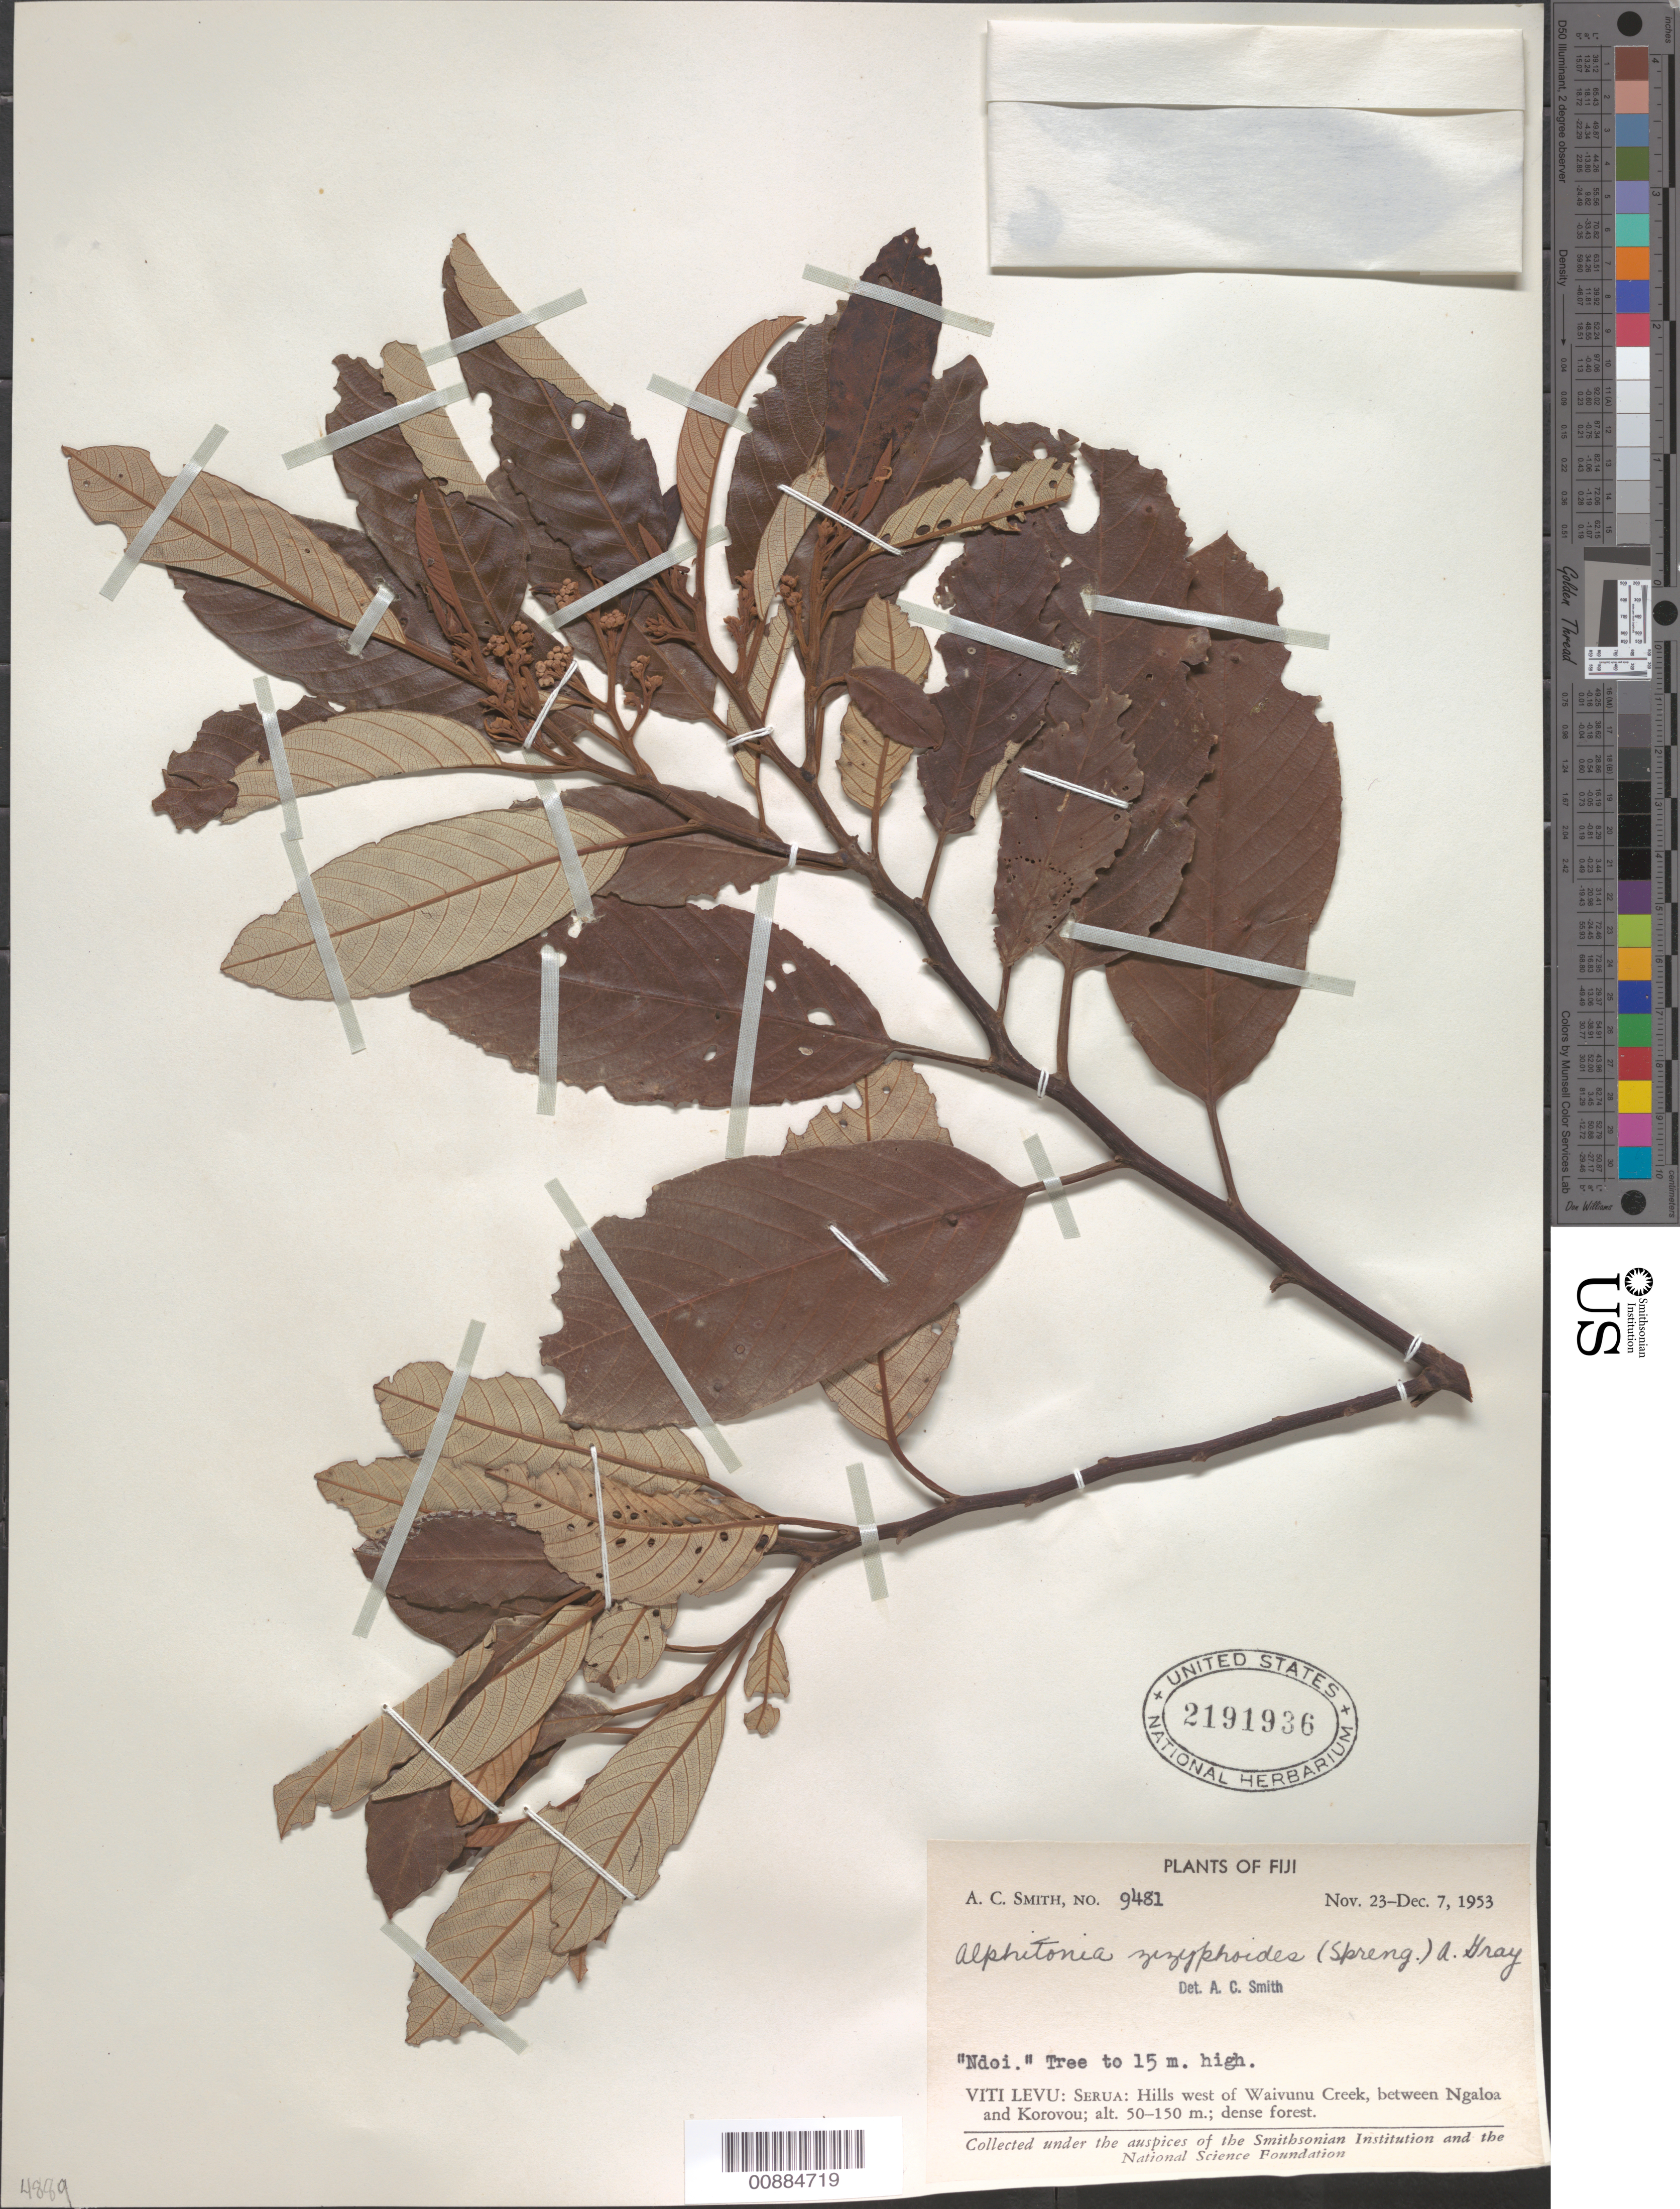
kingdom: Plantae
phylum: Tracheophyta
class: Magnoliopsida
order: Rosales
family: Rhamnaceae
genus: Alphitonia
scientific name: Alphitonia zizyphoides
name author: (Sol. ex Spreng.) A. Gray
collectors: C. A. Smith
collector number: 9481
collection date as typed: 23 Nov 1953 to 07 Dec 1953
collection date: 1953-11-23/1953-12-07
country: Fiji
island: Vanua Levu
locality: Serua; hills west of Waivunu Creek, between Ngaloa and Korovou.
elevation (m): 50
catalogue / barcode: US 2191936